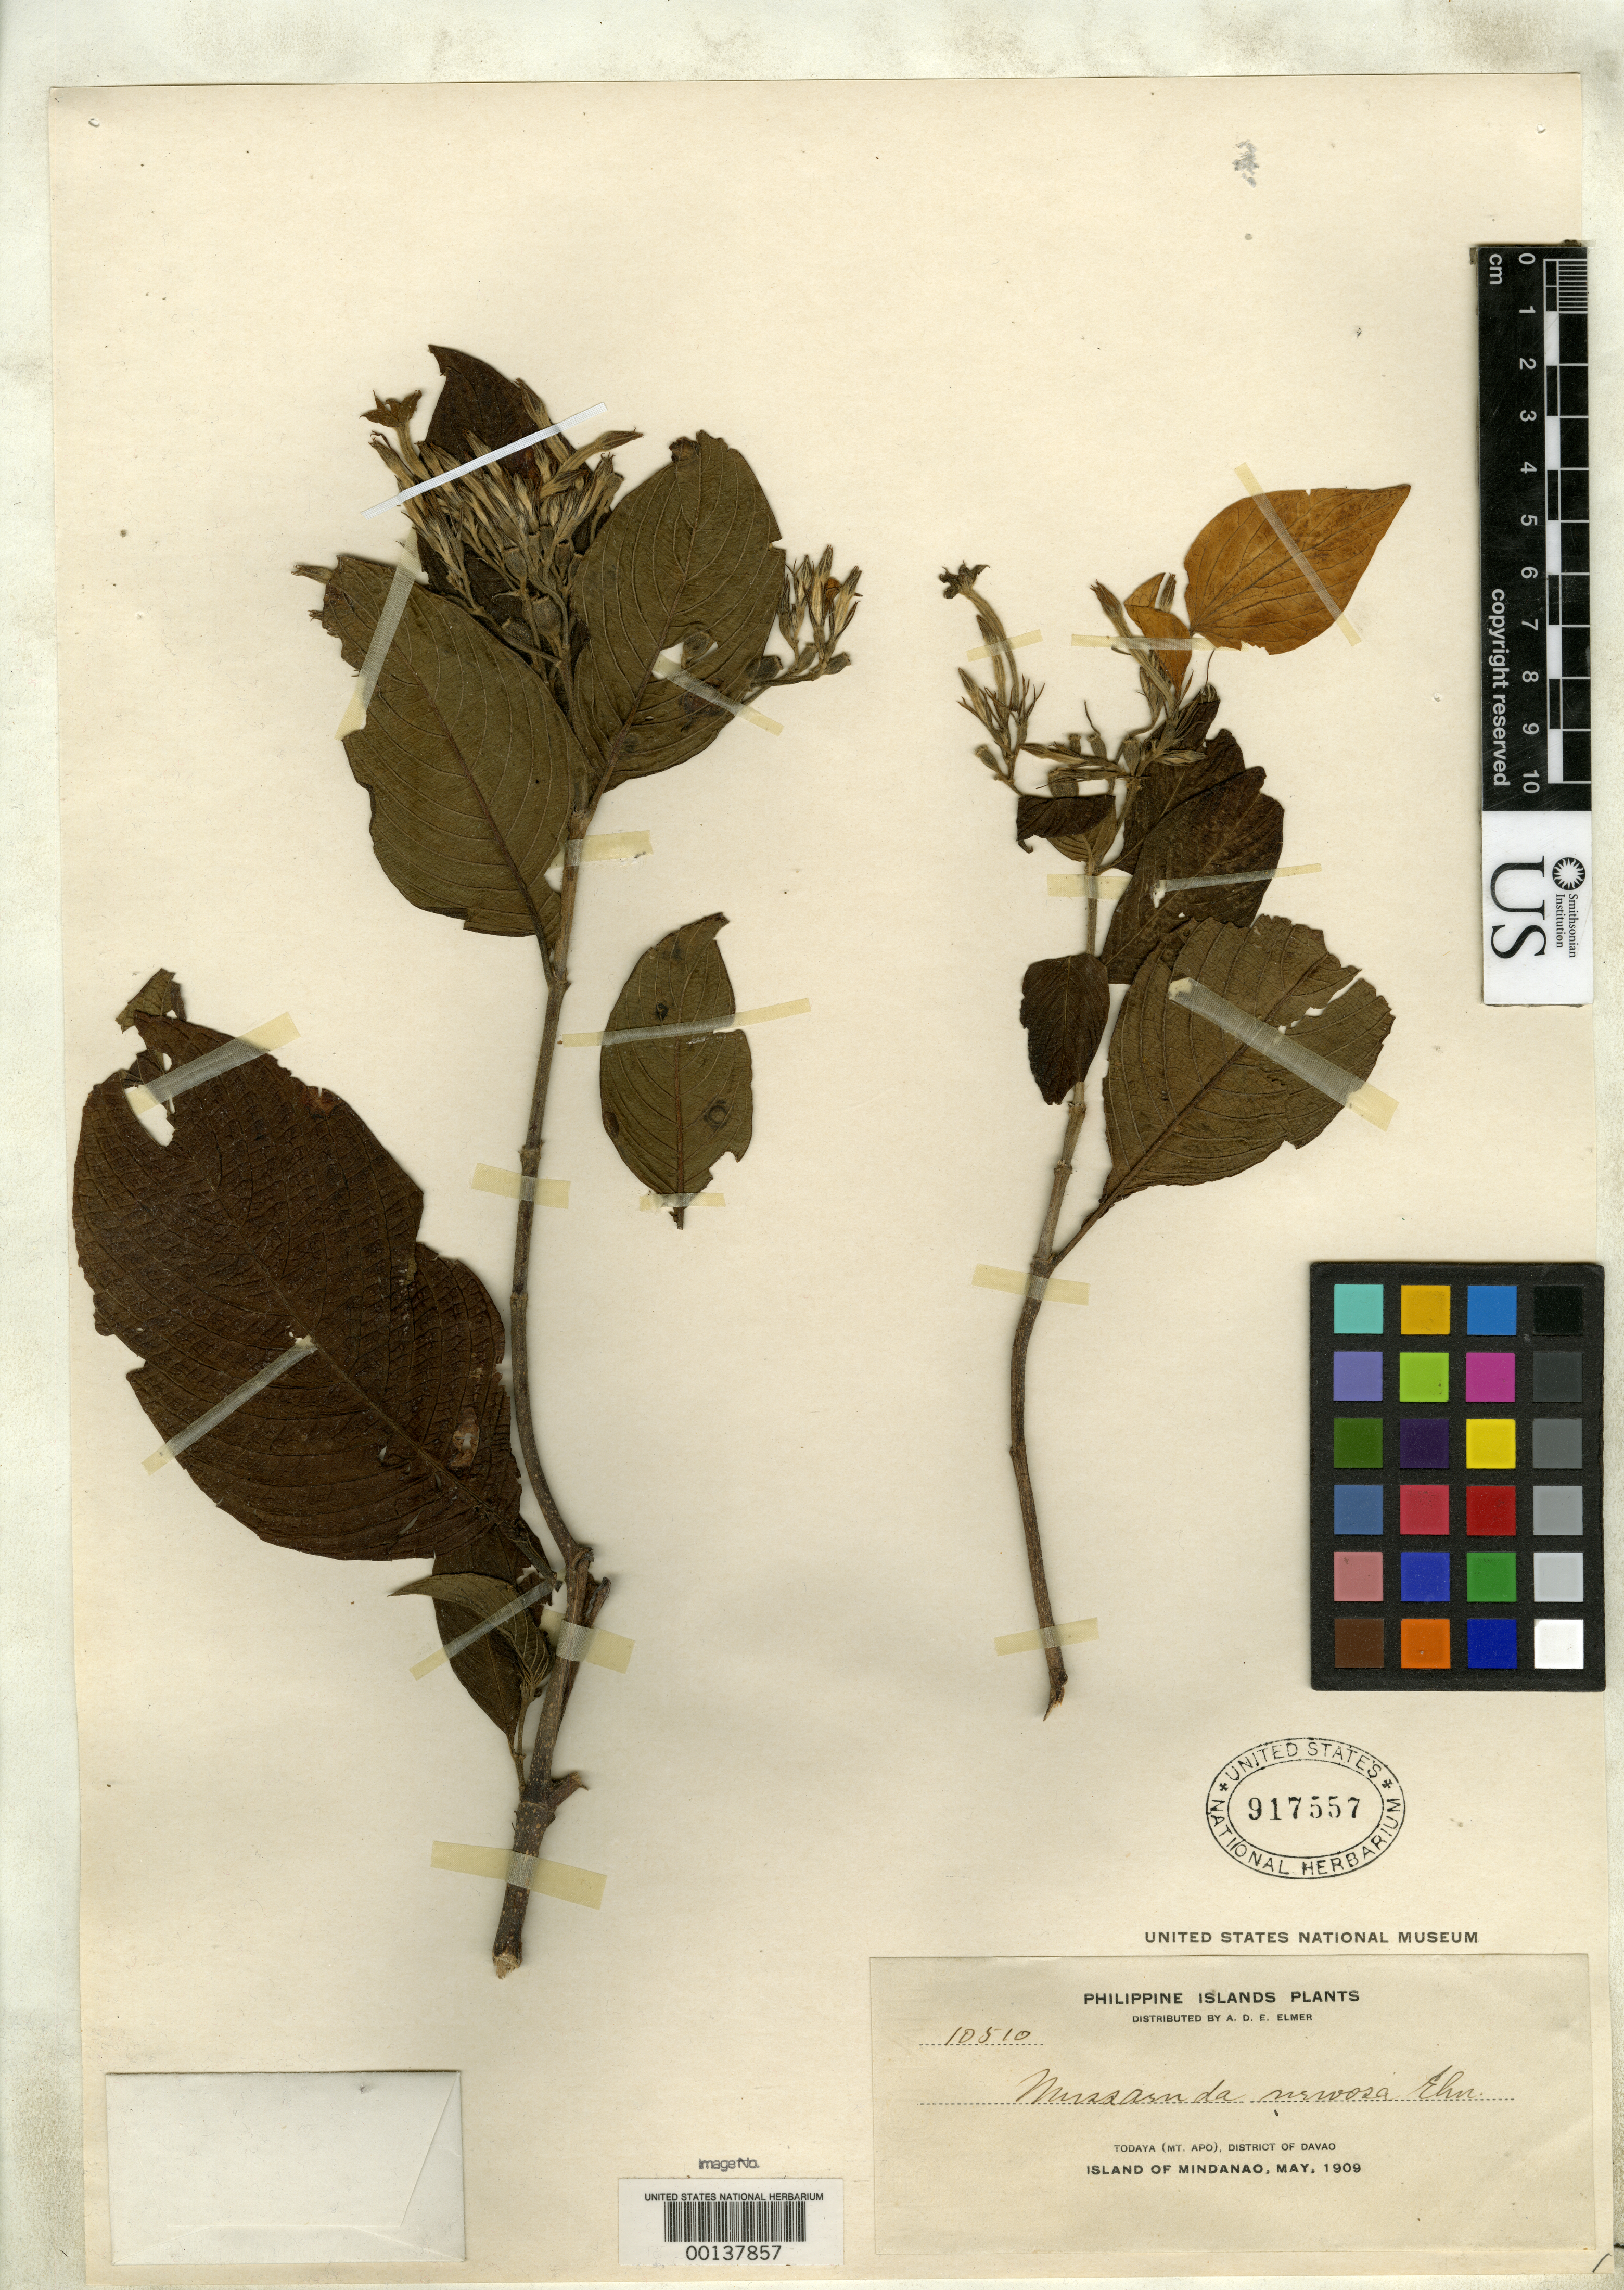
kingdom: Plantae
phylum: Tracheophyta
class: Magnoliopsida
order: Gentianales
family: Rubiaceae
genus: Mussaenda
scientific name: Mussaenda nervosa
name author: Elmer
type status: Isotype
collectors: A. D. E. Elmer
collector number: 10510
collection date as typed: May 1909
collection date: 1909-05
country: Philippines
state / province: Davao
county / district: Davao del Sur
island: Mindanao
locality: Todaya, Mt. Apo.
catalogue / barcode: US 917557